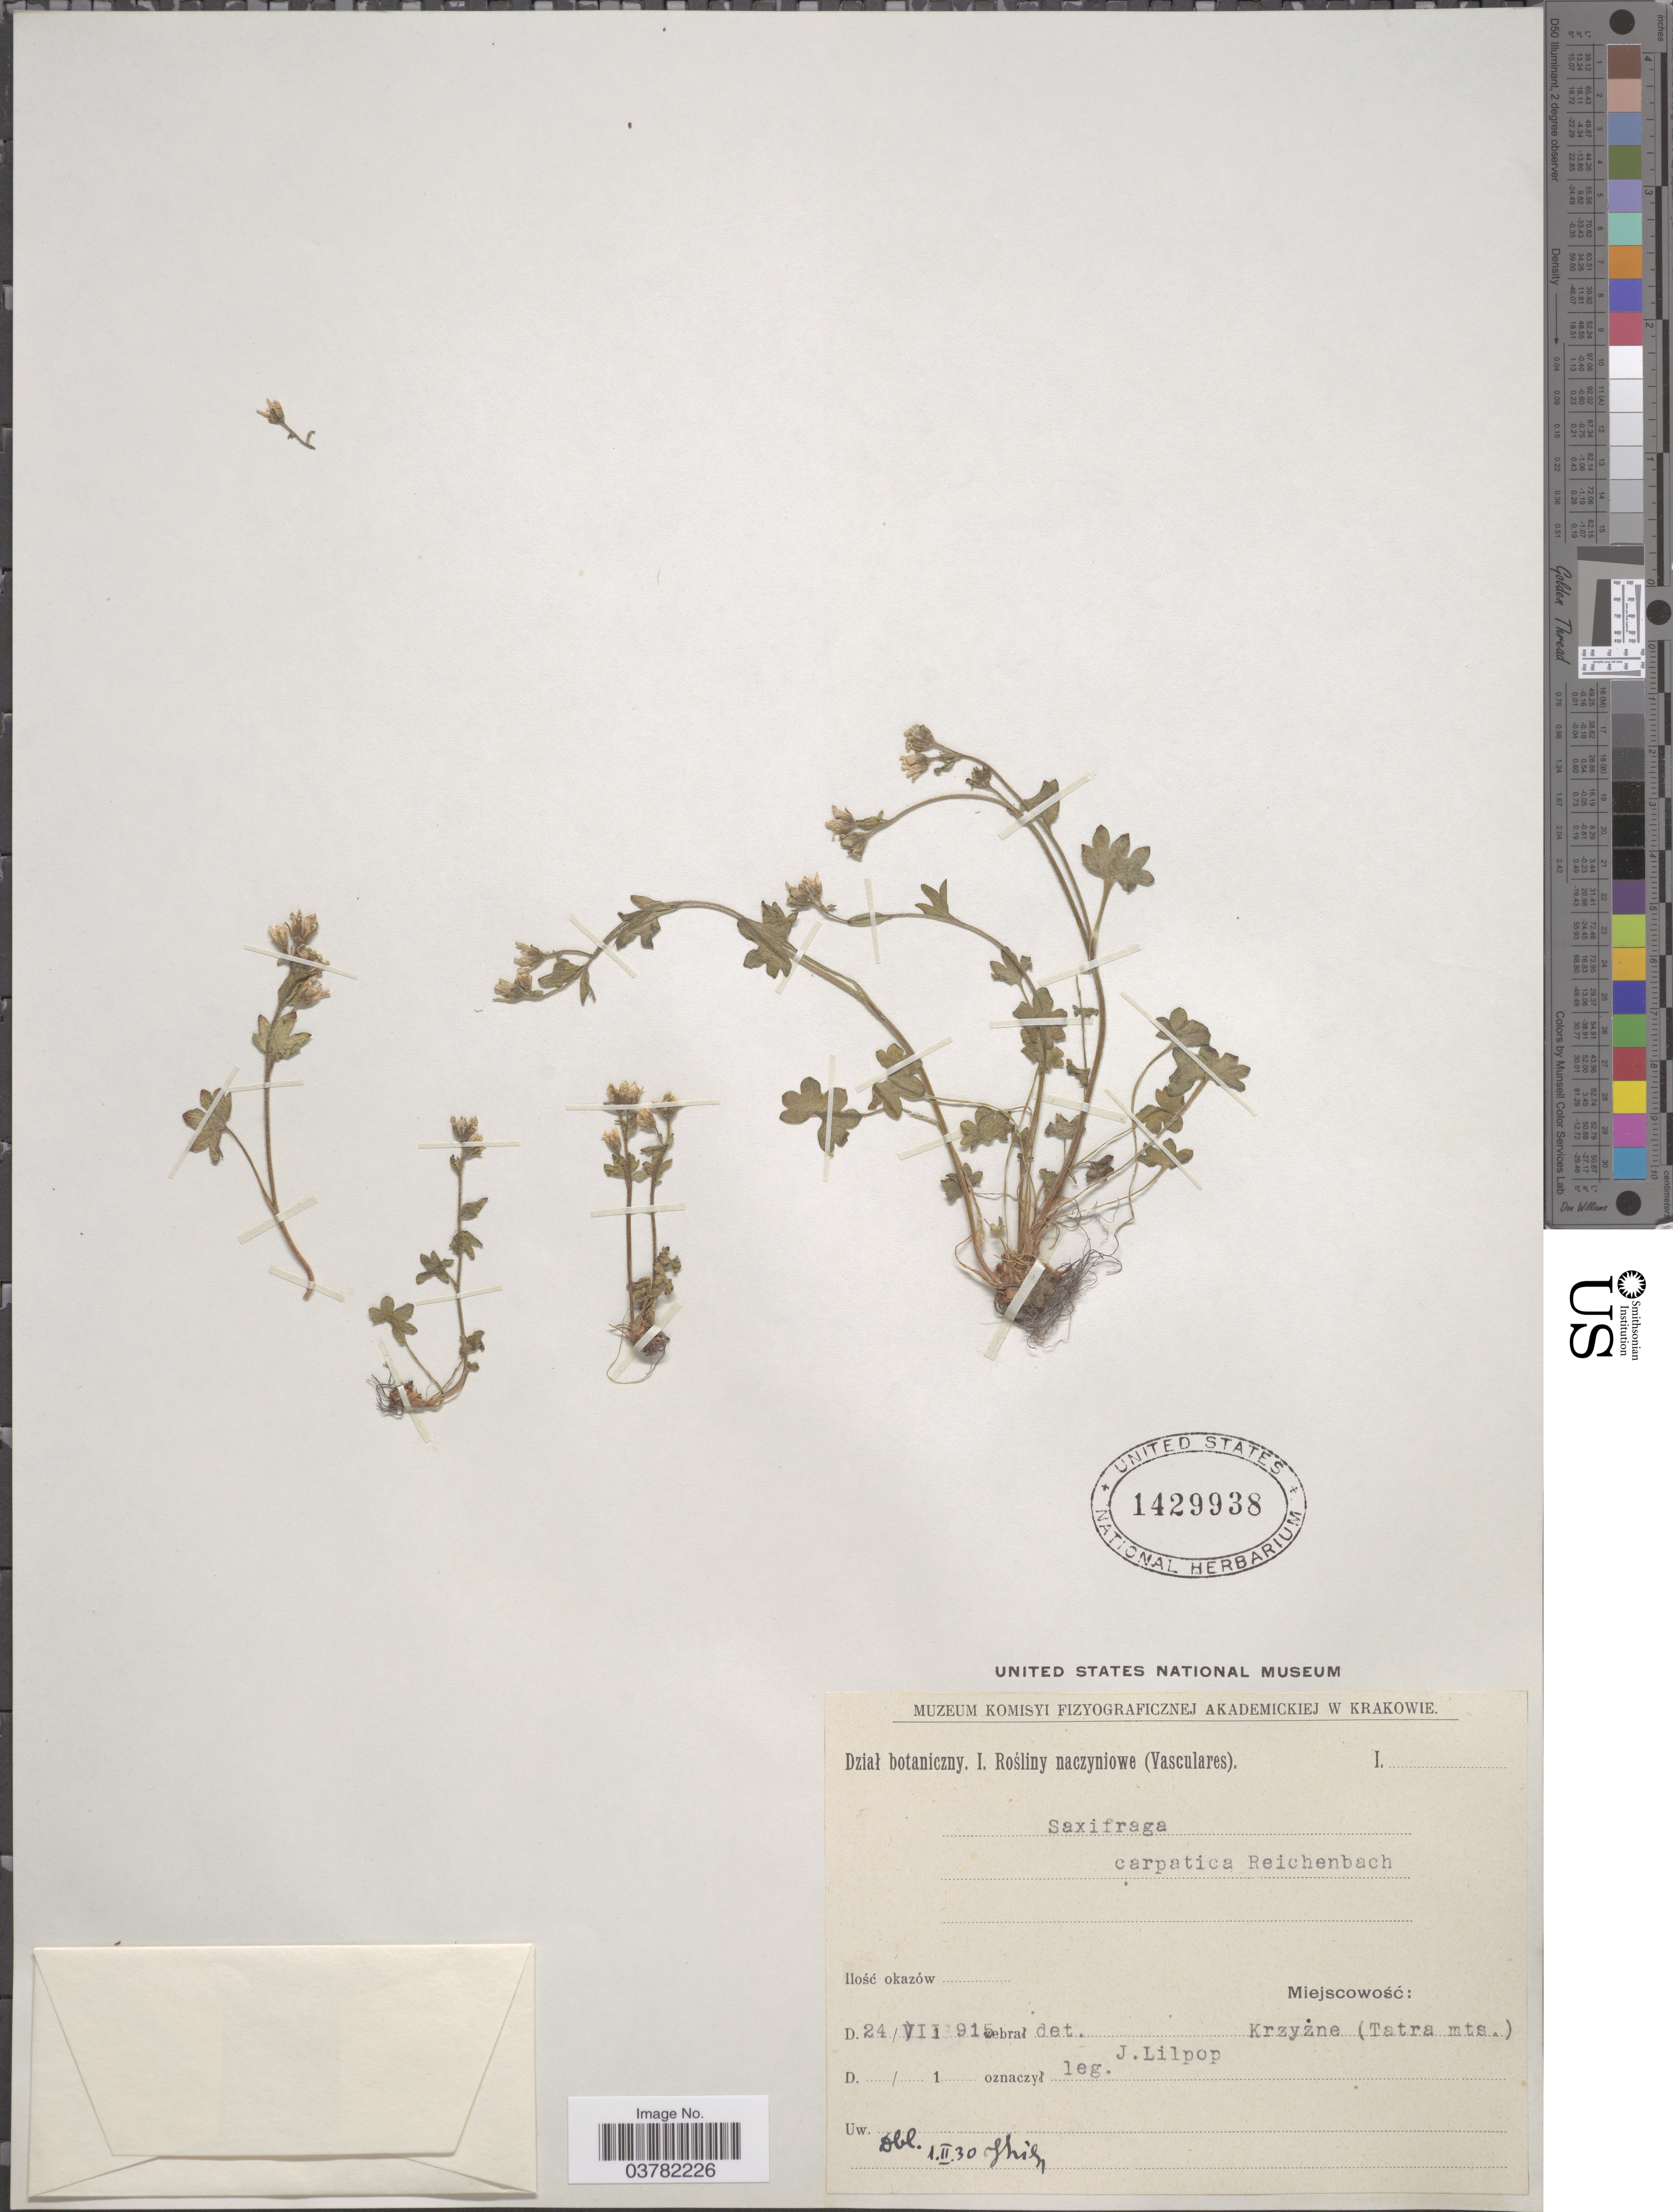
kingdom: Plantae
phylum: Tracheophyta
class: Magnoliopsida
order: Saxifragales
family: Saxifragaceae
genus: Saxifraga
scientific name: Saxifraga carpatica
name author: Sternb.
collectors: J. Lilpop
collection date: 1915-07-24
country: Poland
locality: Krzyzne (Tatra mts.).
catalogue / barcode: US 1429938